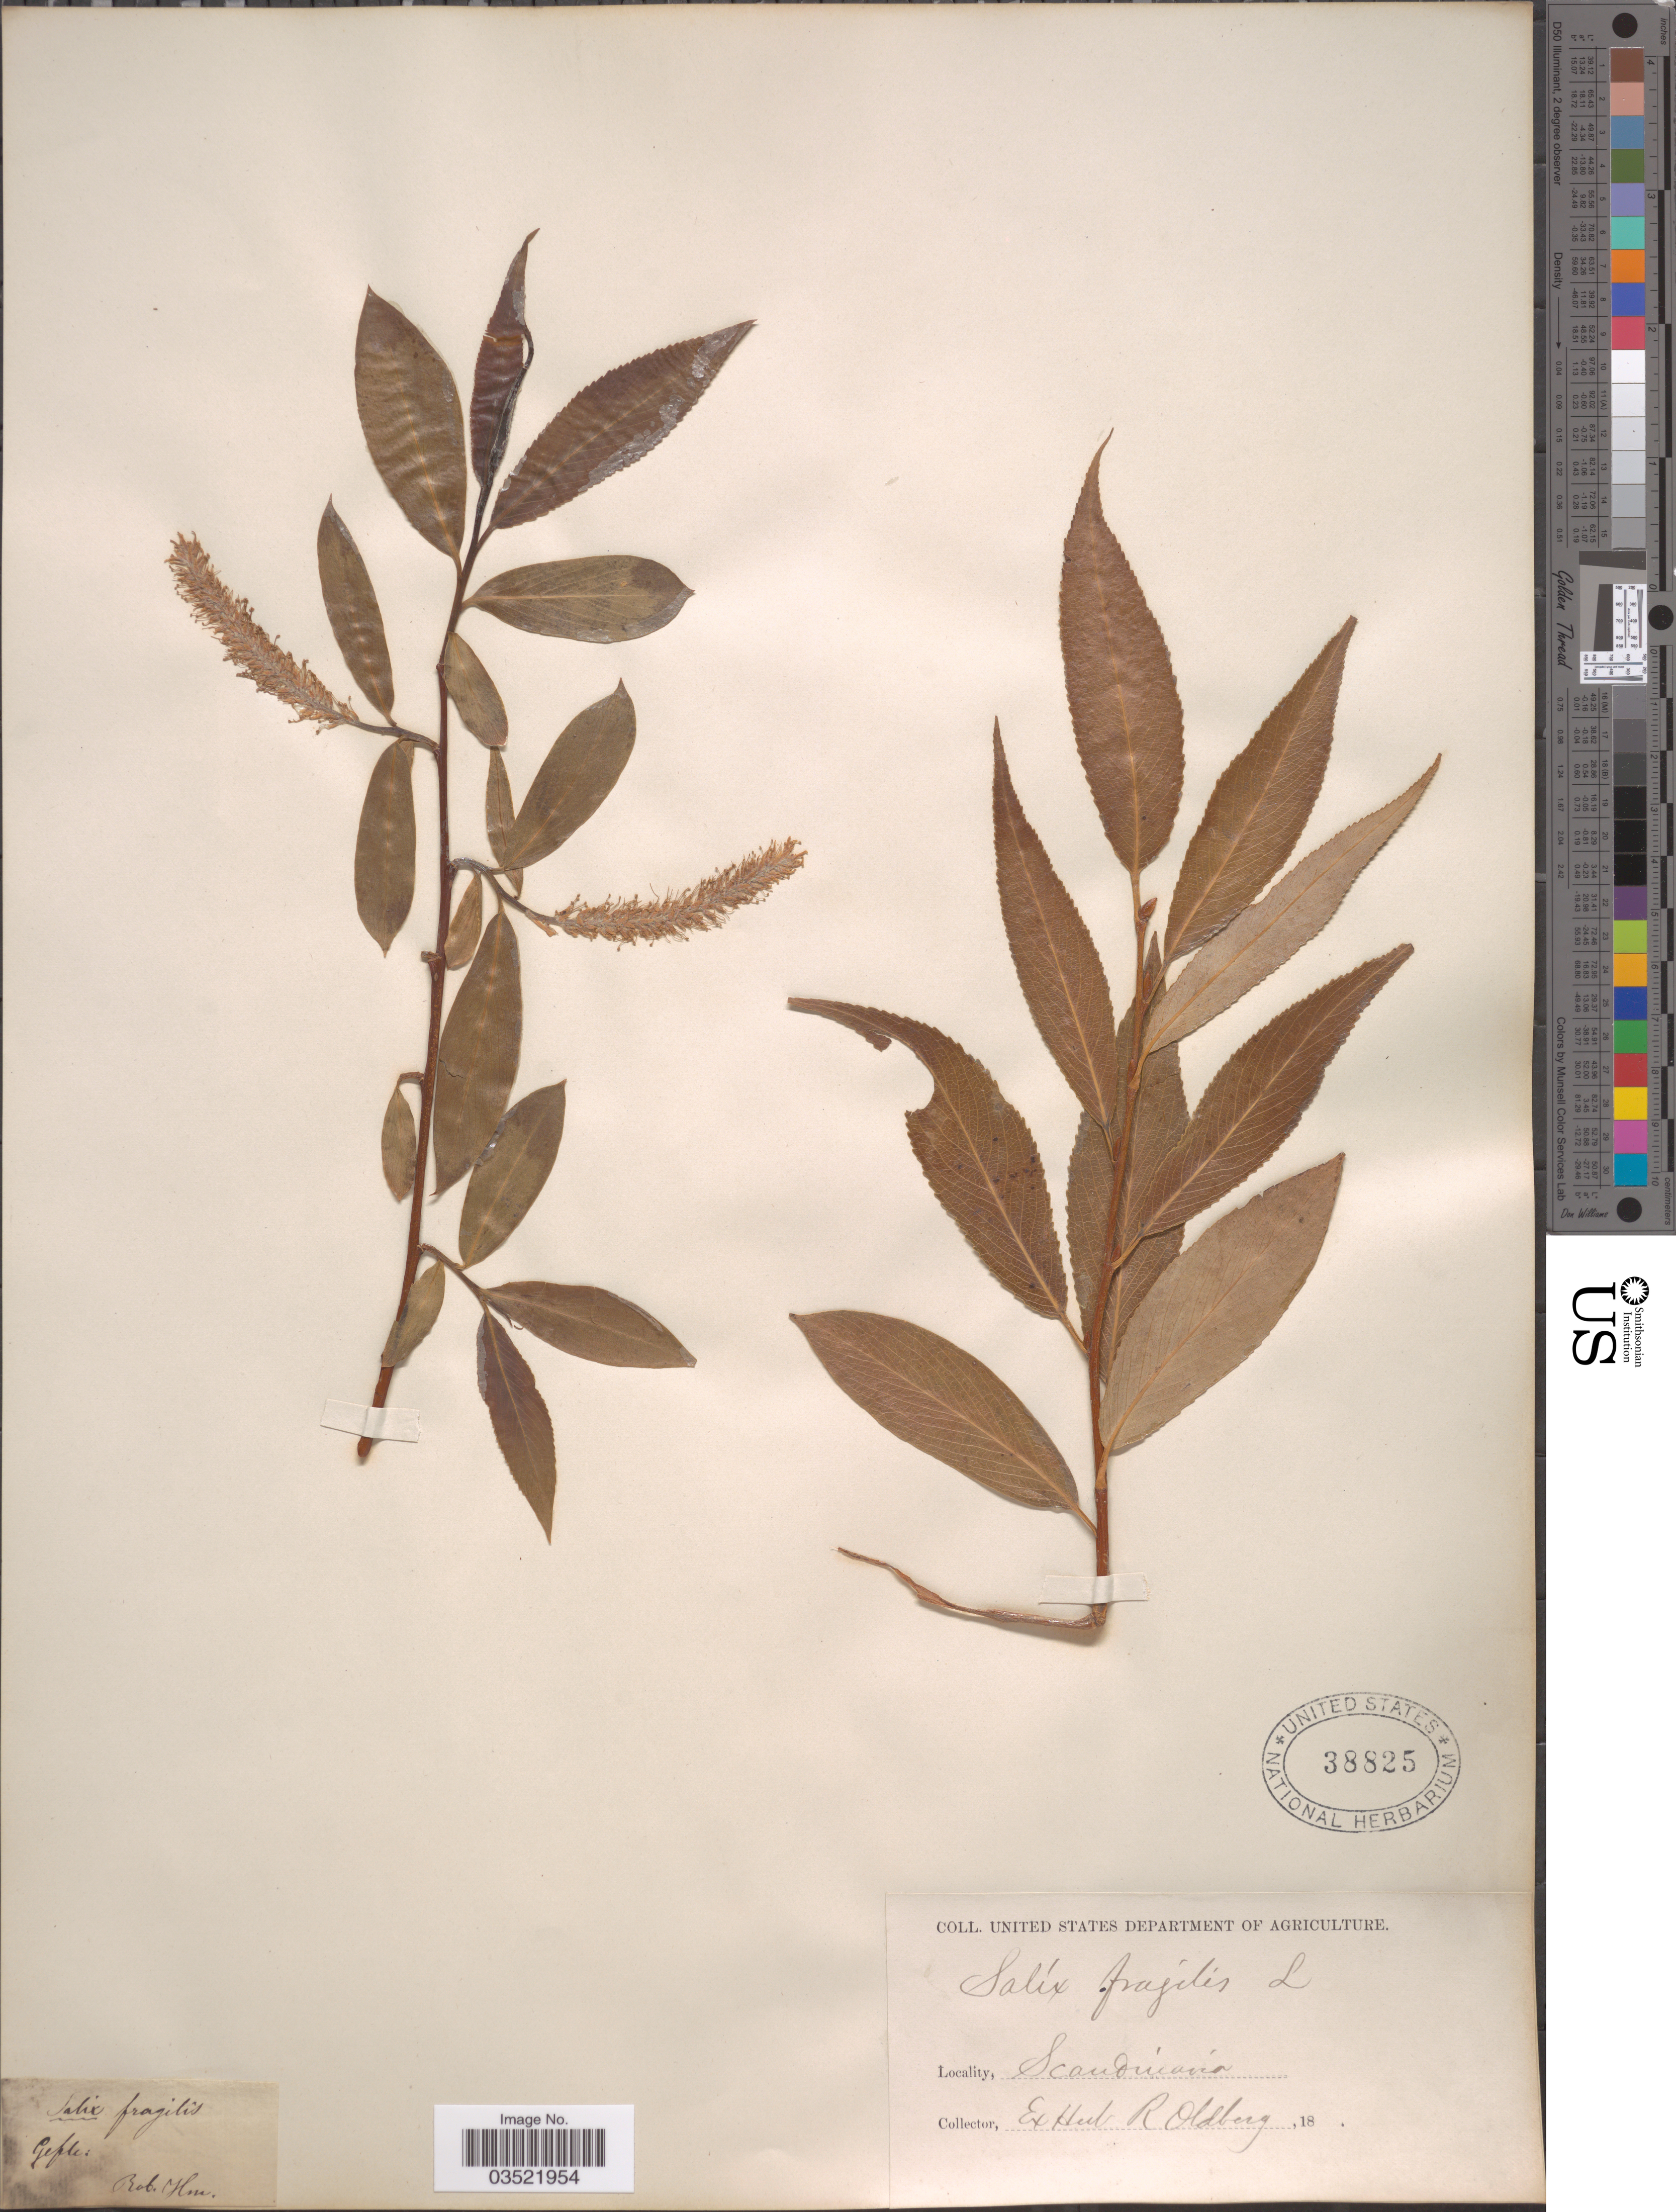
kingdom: Plantae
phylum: Tracheophyta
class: Magnoliopsida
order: Malpighiales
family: Salicaceae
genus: Salix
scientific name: Salix fragilis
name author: L.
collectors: R. W. Hartman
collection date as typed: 18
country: Sweden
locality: Scandinavia. Gefle.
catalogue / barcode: US 38825